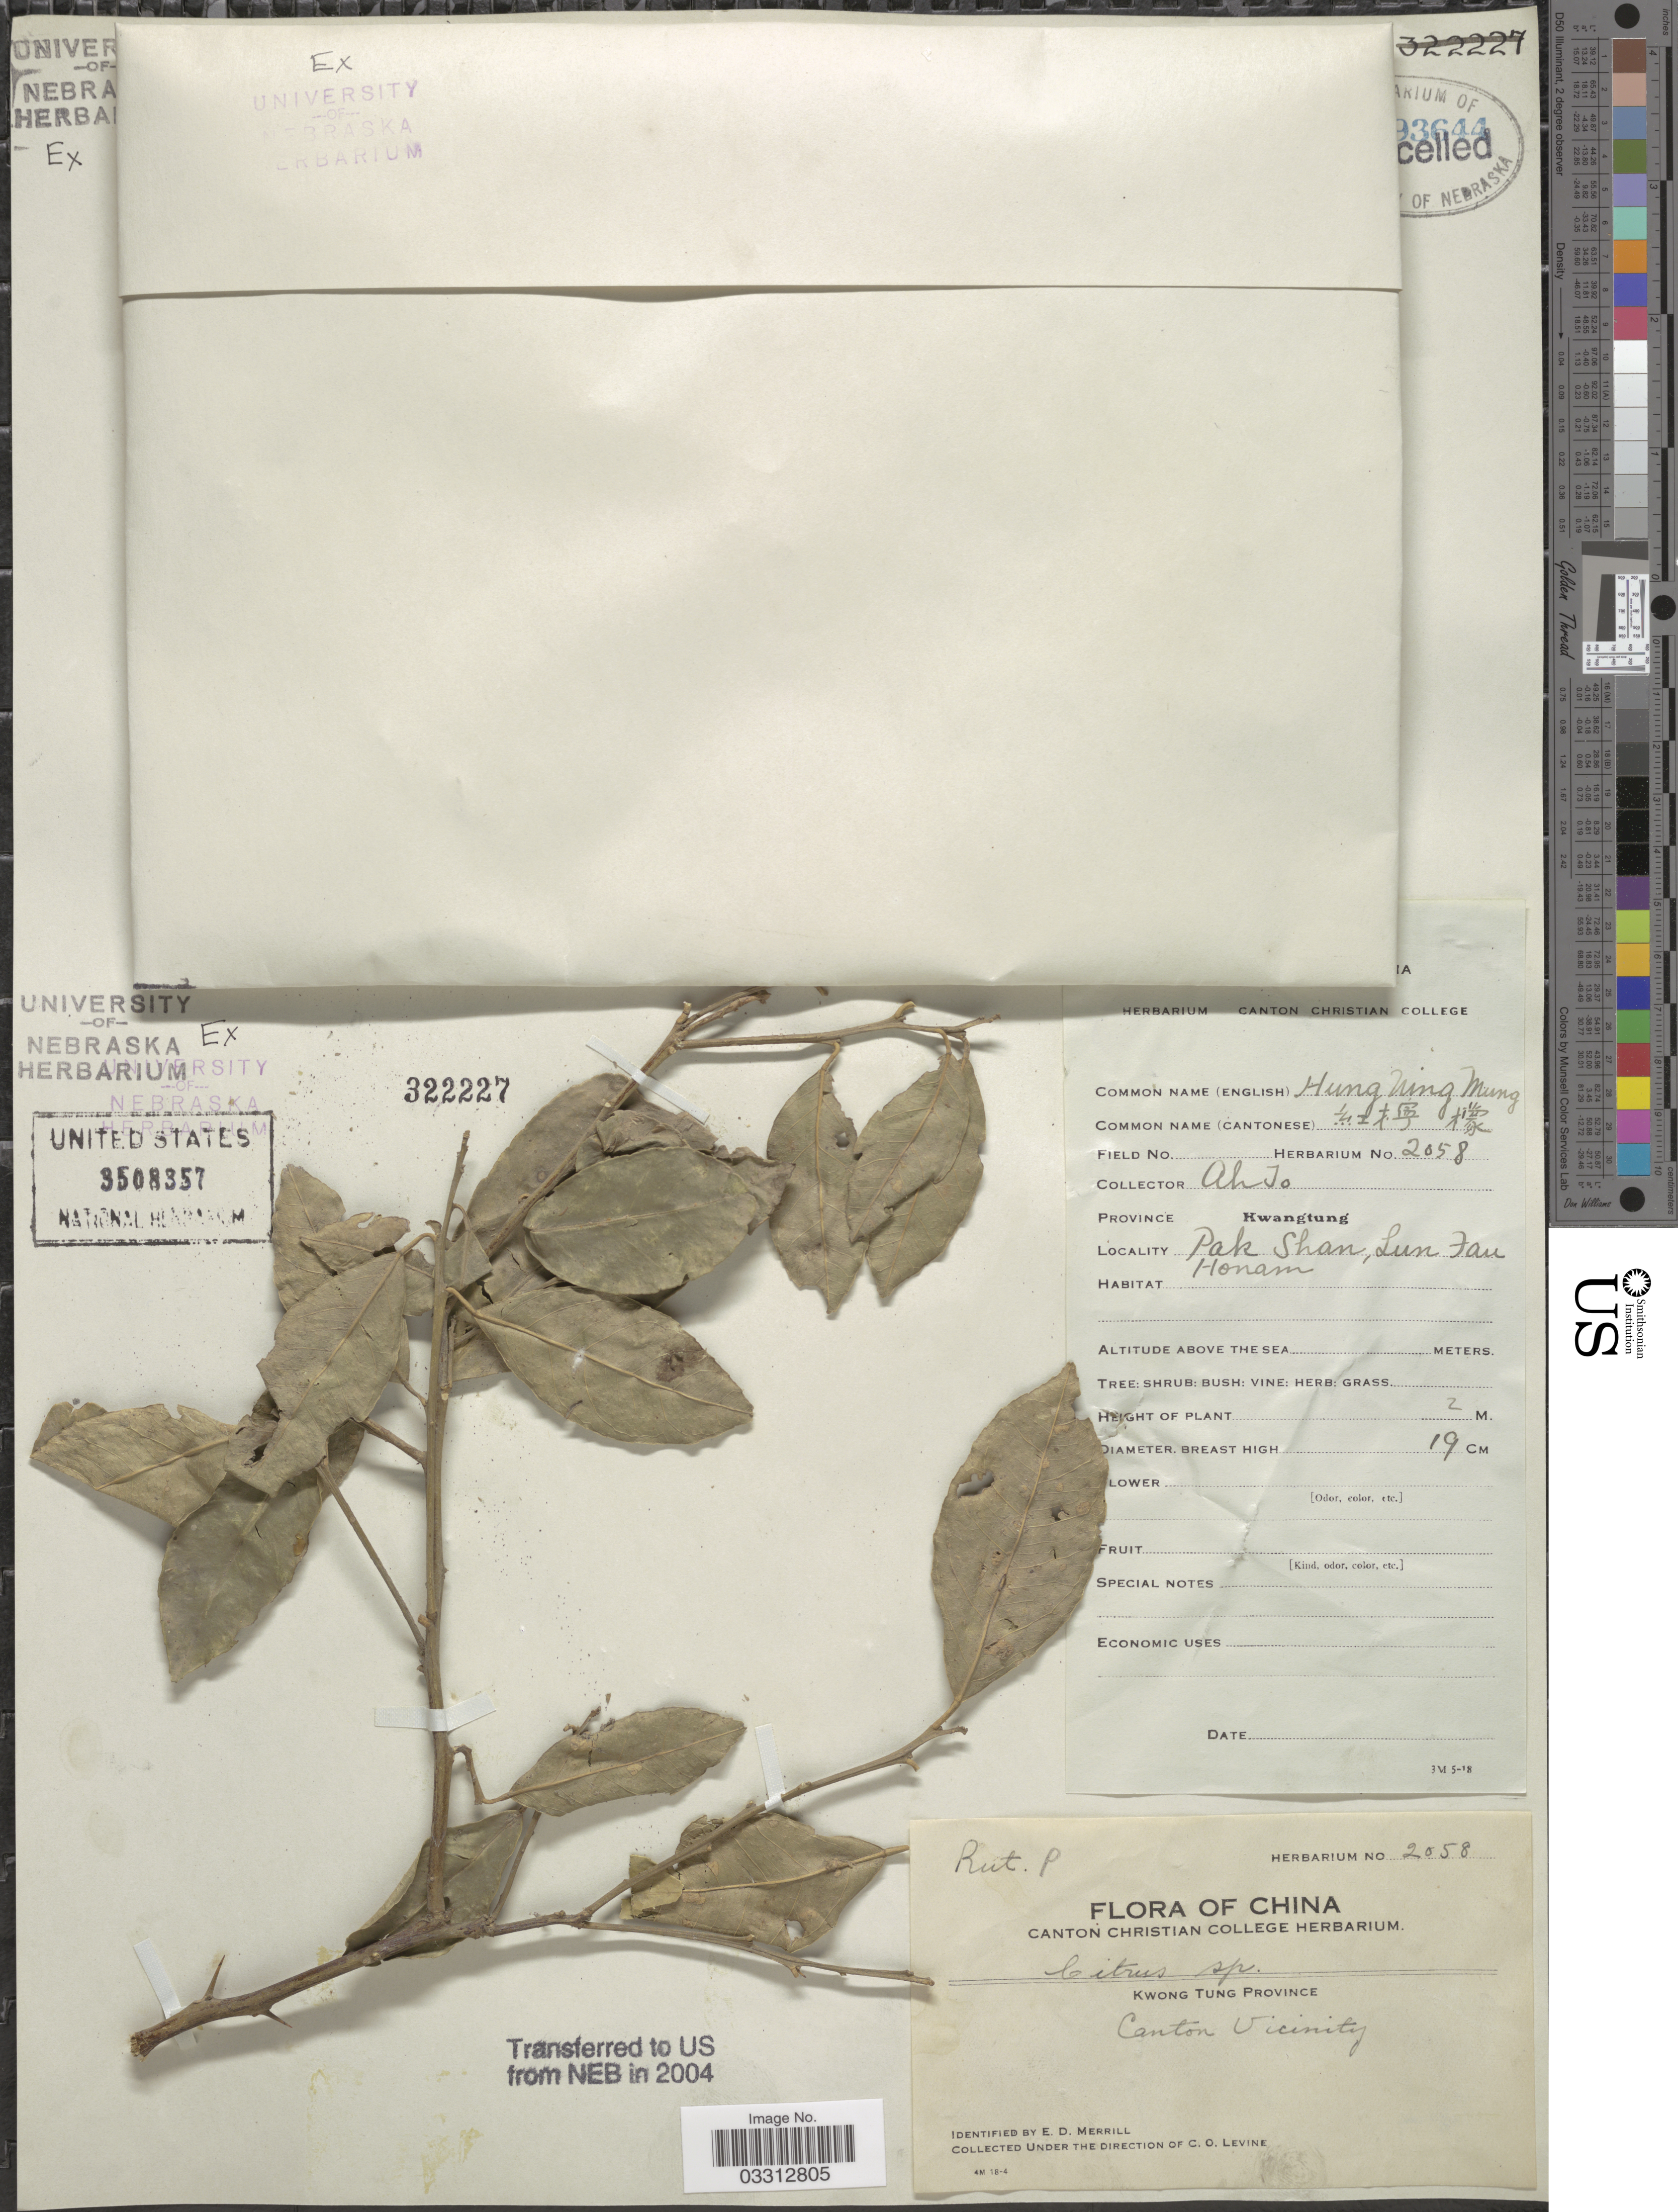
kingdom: Plantae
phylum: Tracheophyta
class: Magnoliopsida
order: Sapindales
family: Rutaceae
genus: Citrus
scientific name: Citrus sp.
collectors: Ah To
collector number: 2058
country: China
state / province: Guangdong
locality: Kwong Tung Province, Canton Vicinity, Pak Shan, Lun Fau Honam.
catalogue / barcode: US 3508357